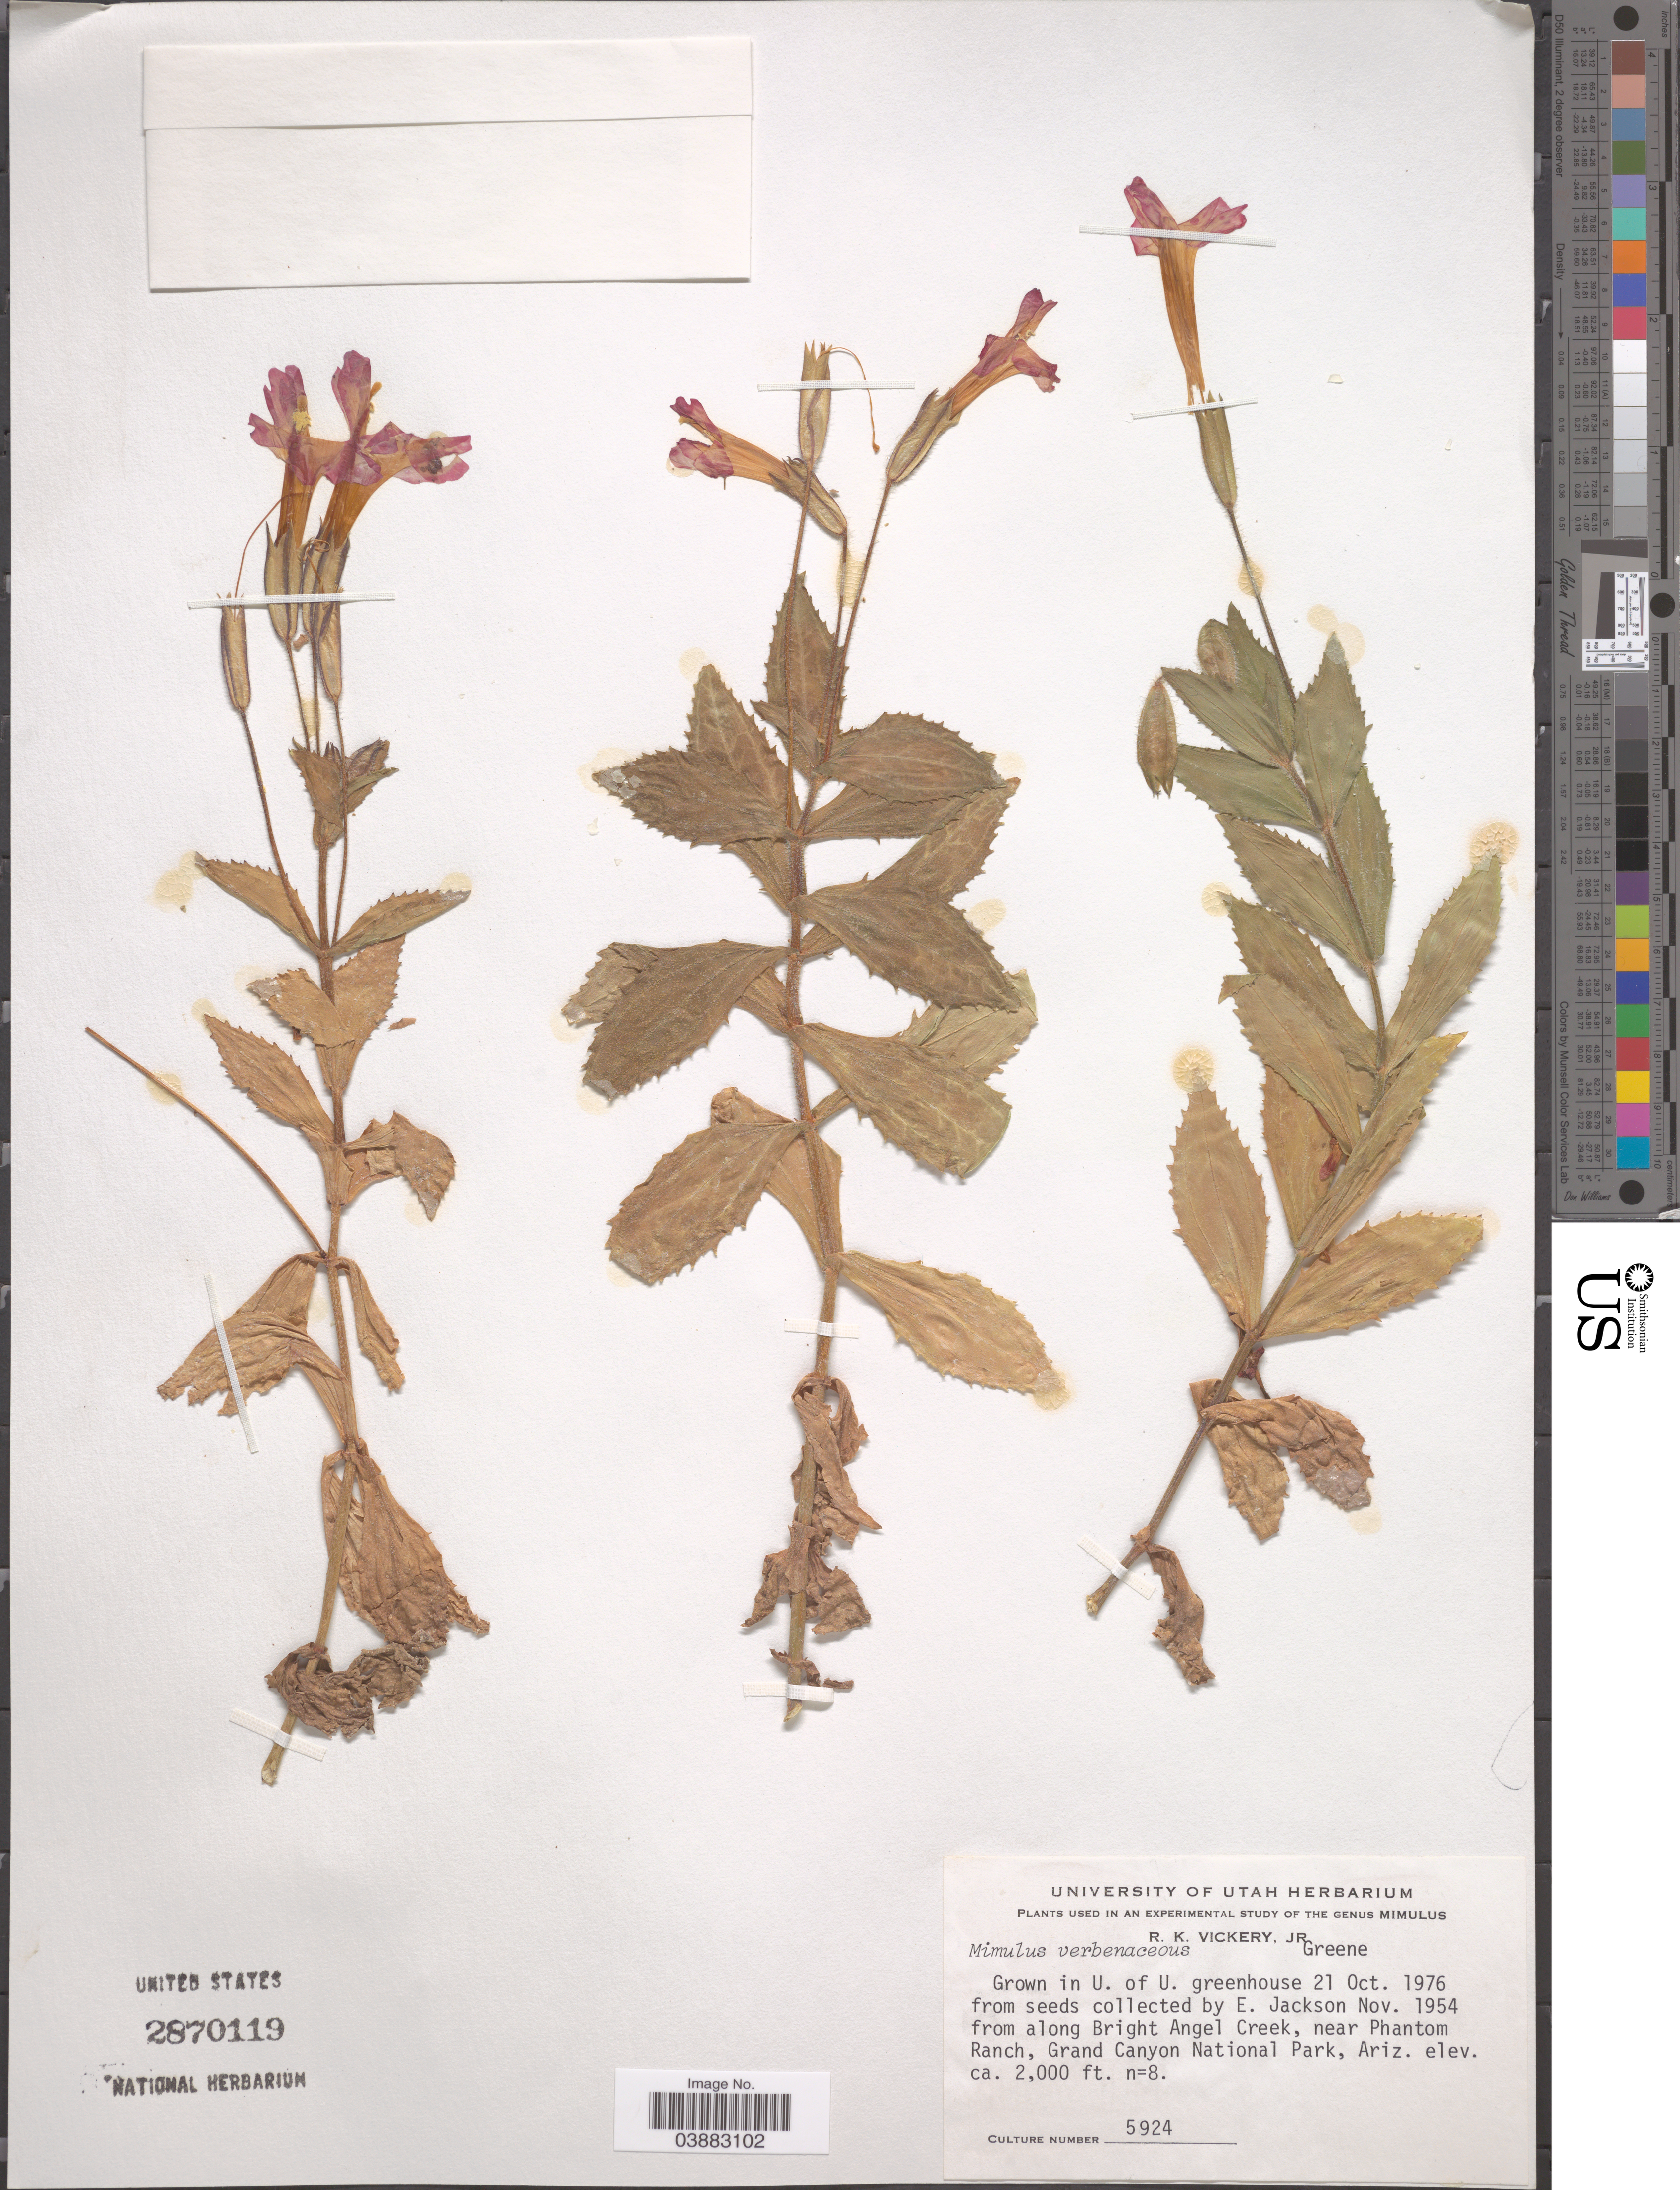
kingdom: Plantae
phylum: Tracheophyta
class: Magnoliopsida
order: Lamiales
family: Phrymaceae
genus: Mimulus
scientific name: Mimulus verbenaceus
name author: Greene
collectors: R. Vickery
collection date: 1976-10-21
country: United States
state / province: Utah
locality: Grown in U. of U. greenhouse.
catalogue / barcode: US 2870119